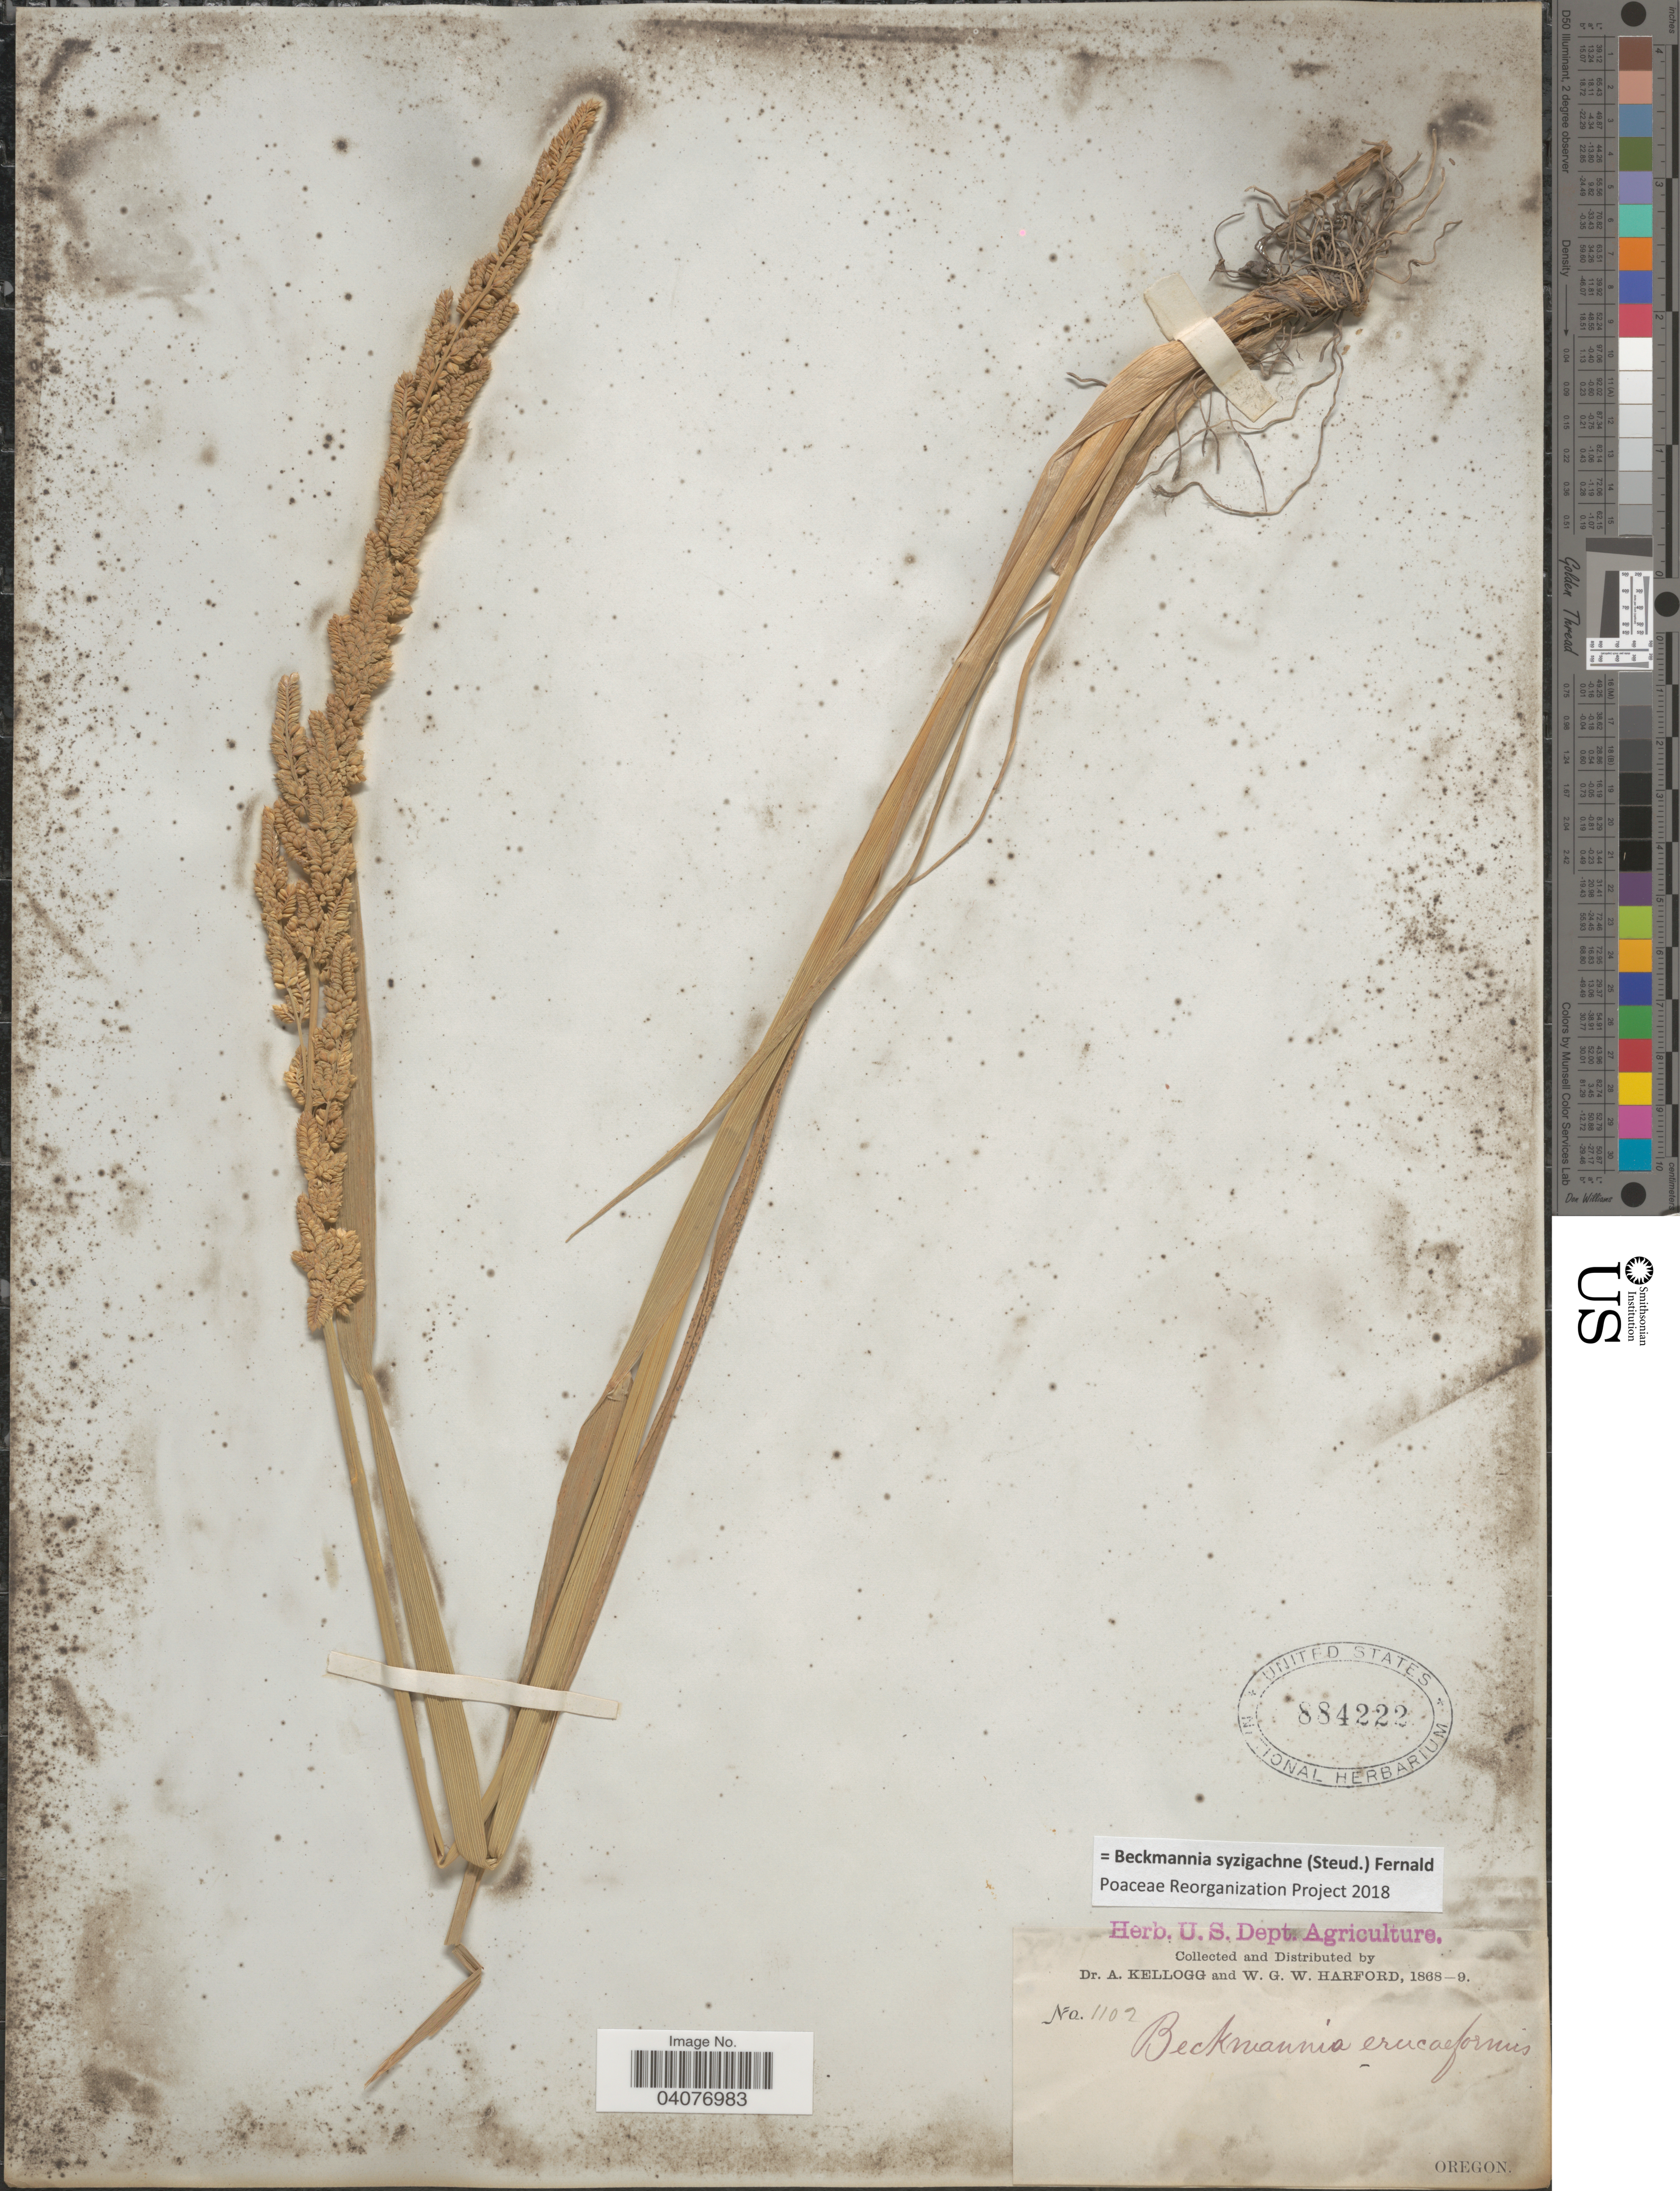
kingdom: Plantae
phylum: Tracheophyta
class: Liliopsida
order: Poales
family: Poaceae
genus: Beckmannia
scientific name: Beckmannia syzigachne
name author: (Steud.) Fernald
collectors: A. Kellogg & W. G. W. Harford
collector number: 1102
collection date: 1868/1869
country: United States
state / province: Oregon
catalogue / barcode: US 884222